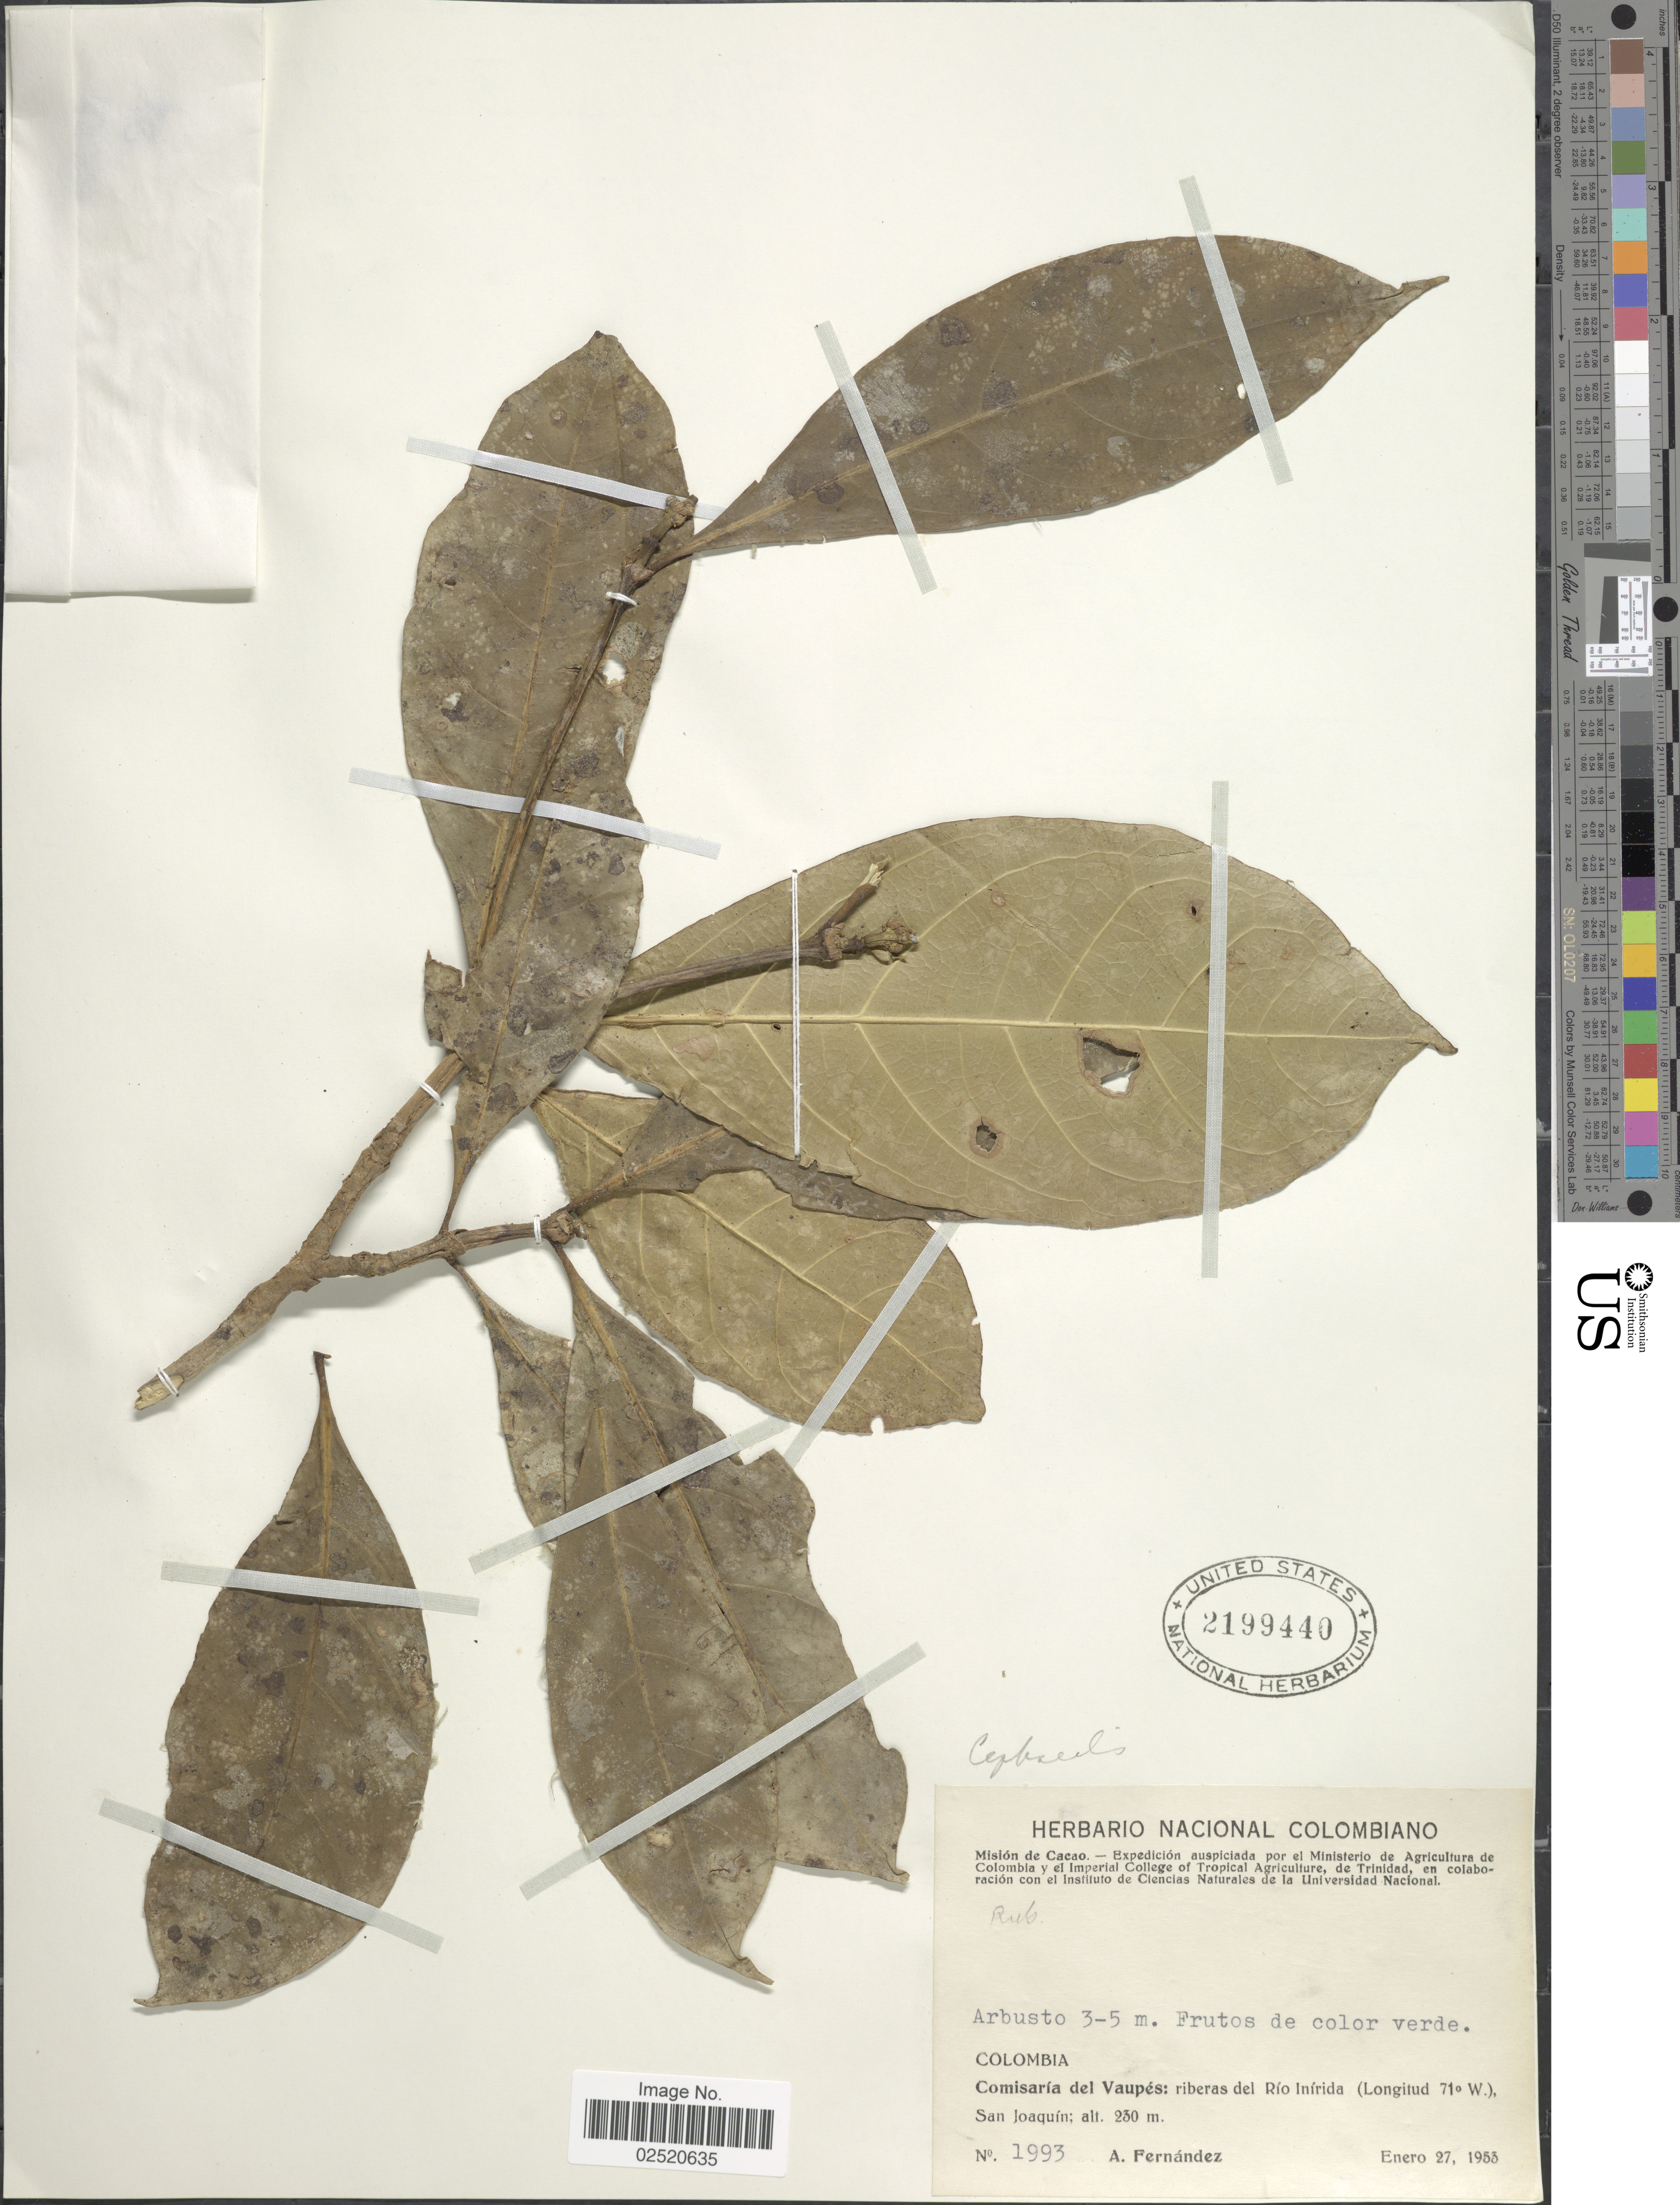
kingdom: Plantae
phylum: Tracheophyta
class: Magnoliopsida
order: Gentianales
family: Rubiaceae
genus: Psychotria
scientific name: Psychotria sp.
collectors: A. Fernández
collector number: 1993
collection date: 1953-01-27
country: Colombia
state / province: Vaupés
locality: Riberas del Río Inírida, San Joaquín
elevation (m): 230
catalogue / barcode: US 2199440